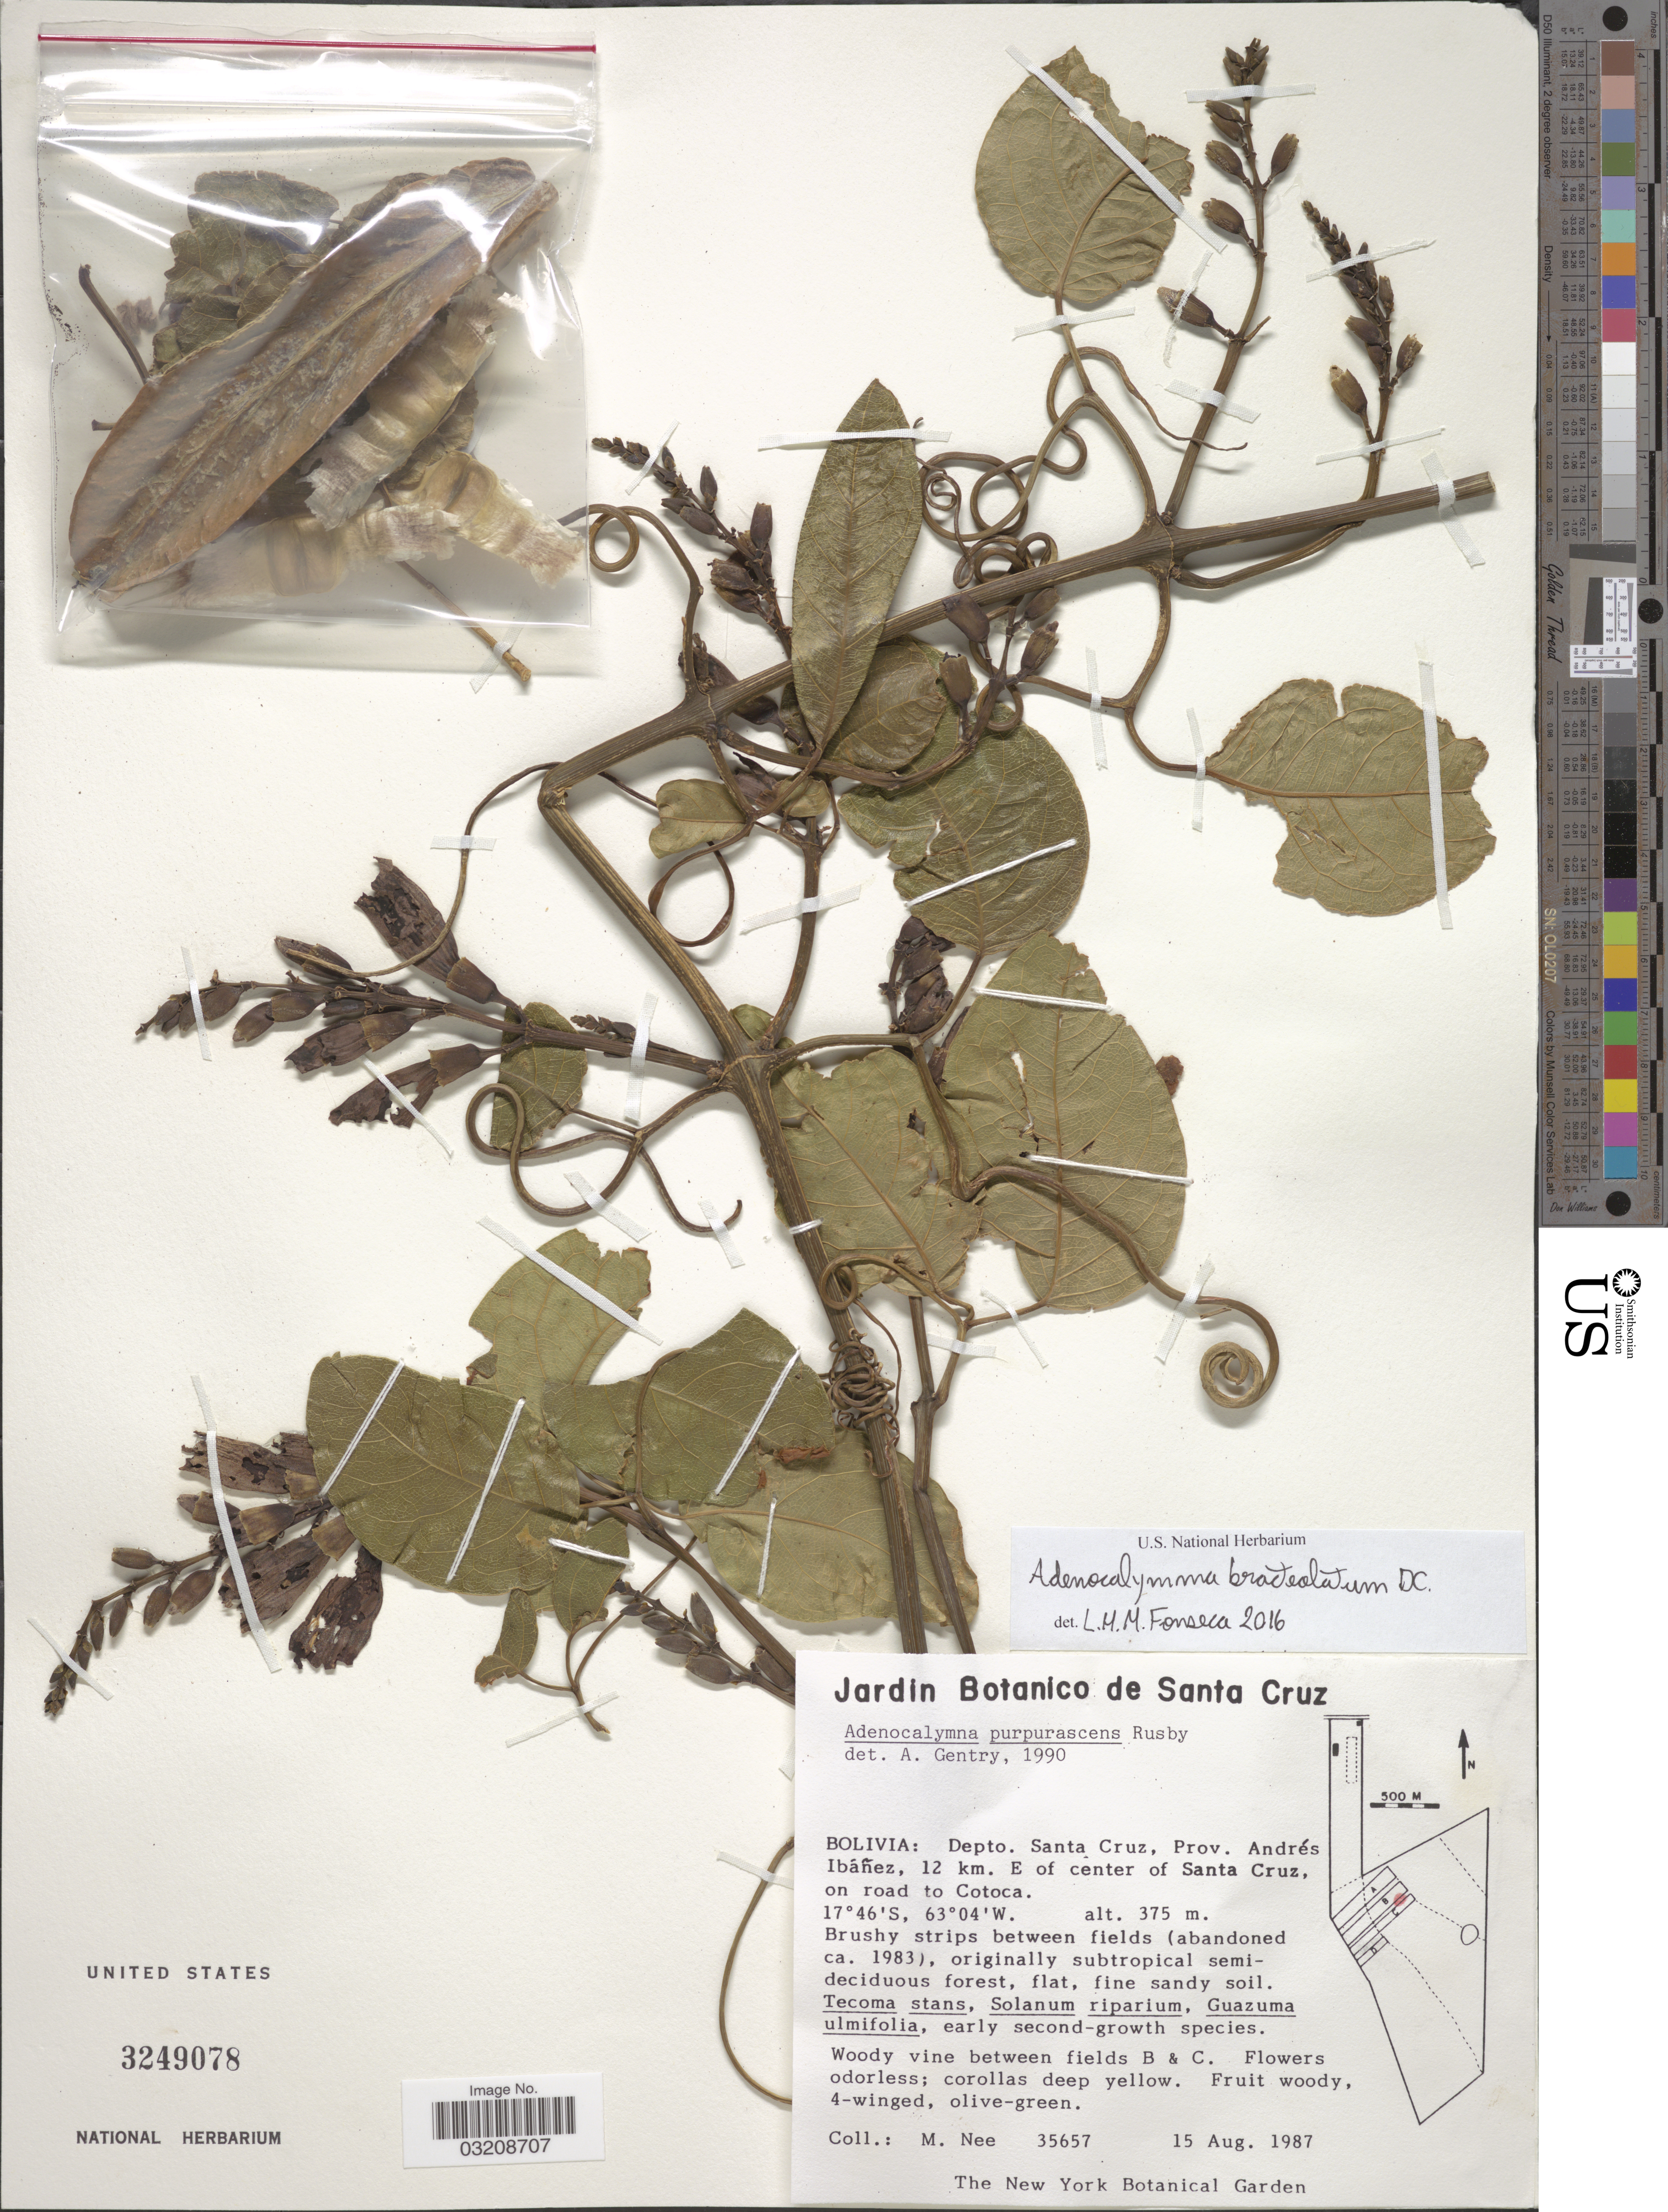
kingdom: Plantae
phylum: Tracheophyta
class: Magnoliopsida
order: Lamiales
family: Bignoniaceae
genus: Adenocalymma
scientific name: Adenocalymma bracteolatum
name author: DC.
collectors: M. Nee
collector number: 35657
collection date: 1987-08-15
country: Bolivia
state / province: Santa Cruz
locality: Depto. Santa Cruz, Prov. Andrés Ibáñez, 12 km. E of center of Santa Cruz, on road to Cotoca.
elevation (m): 375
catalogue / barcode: US 3249078